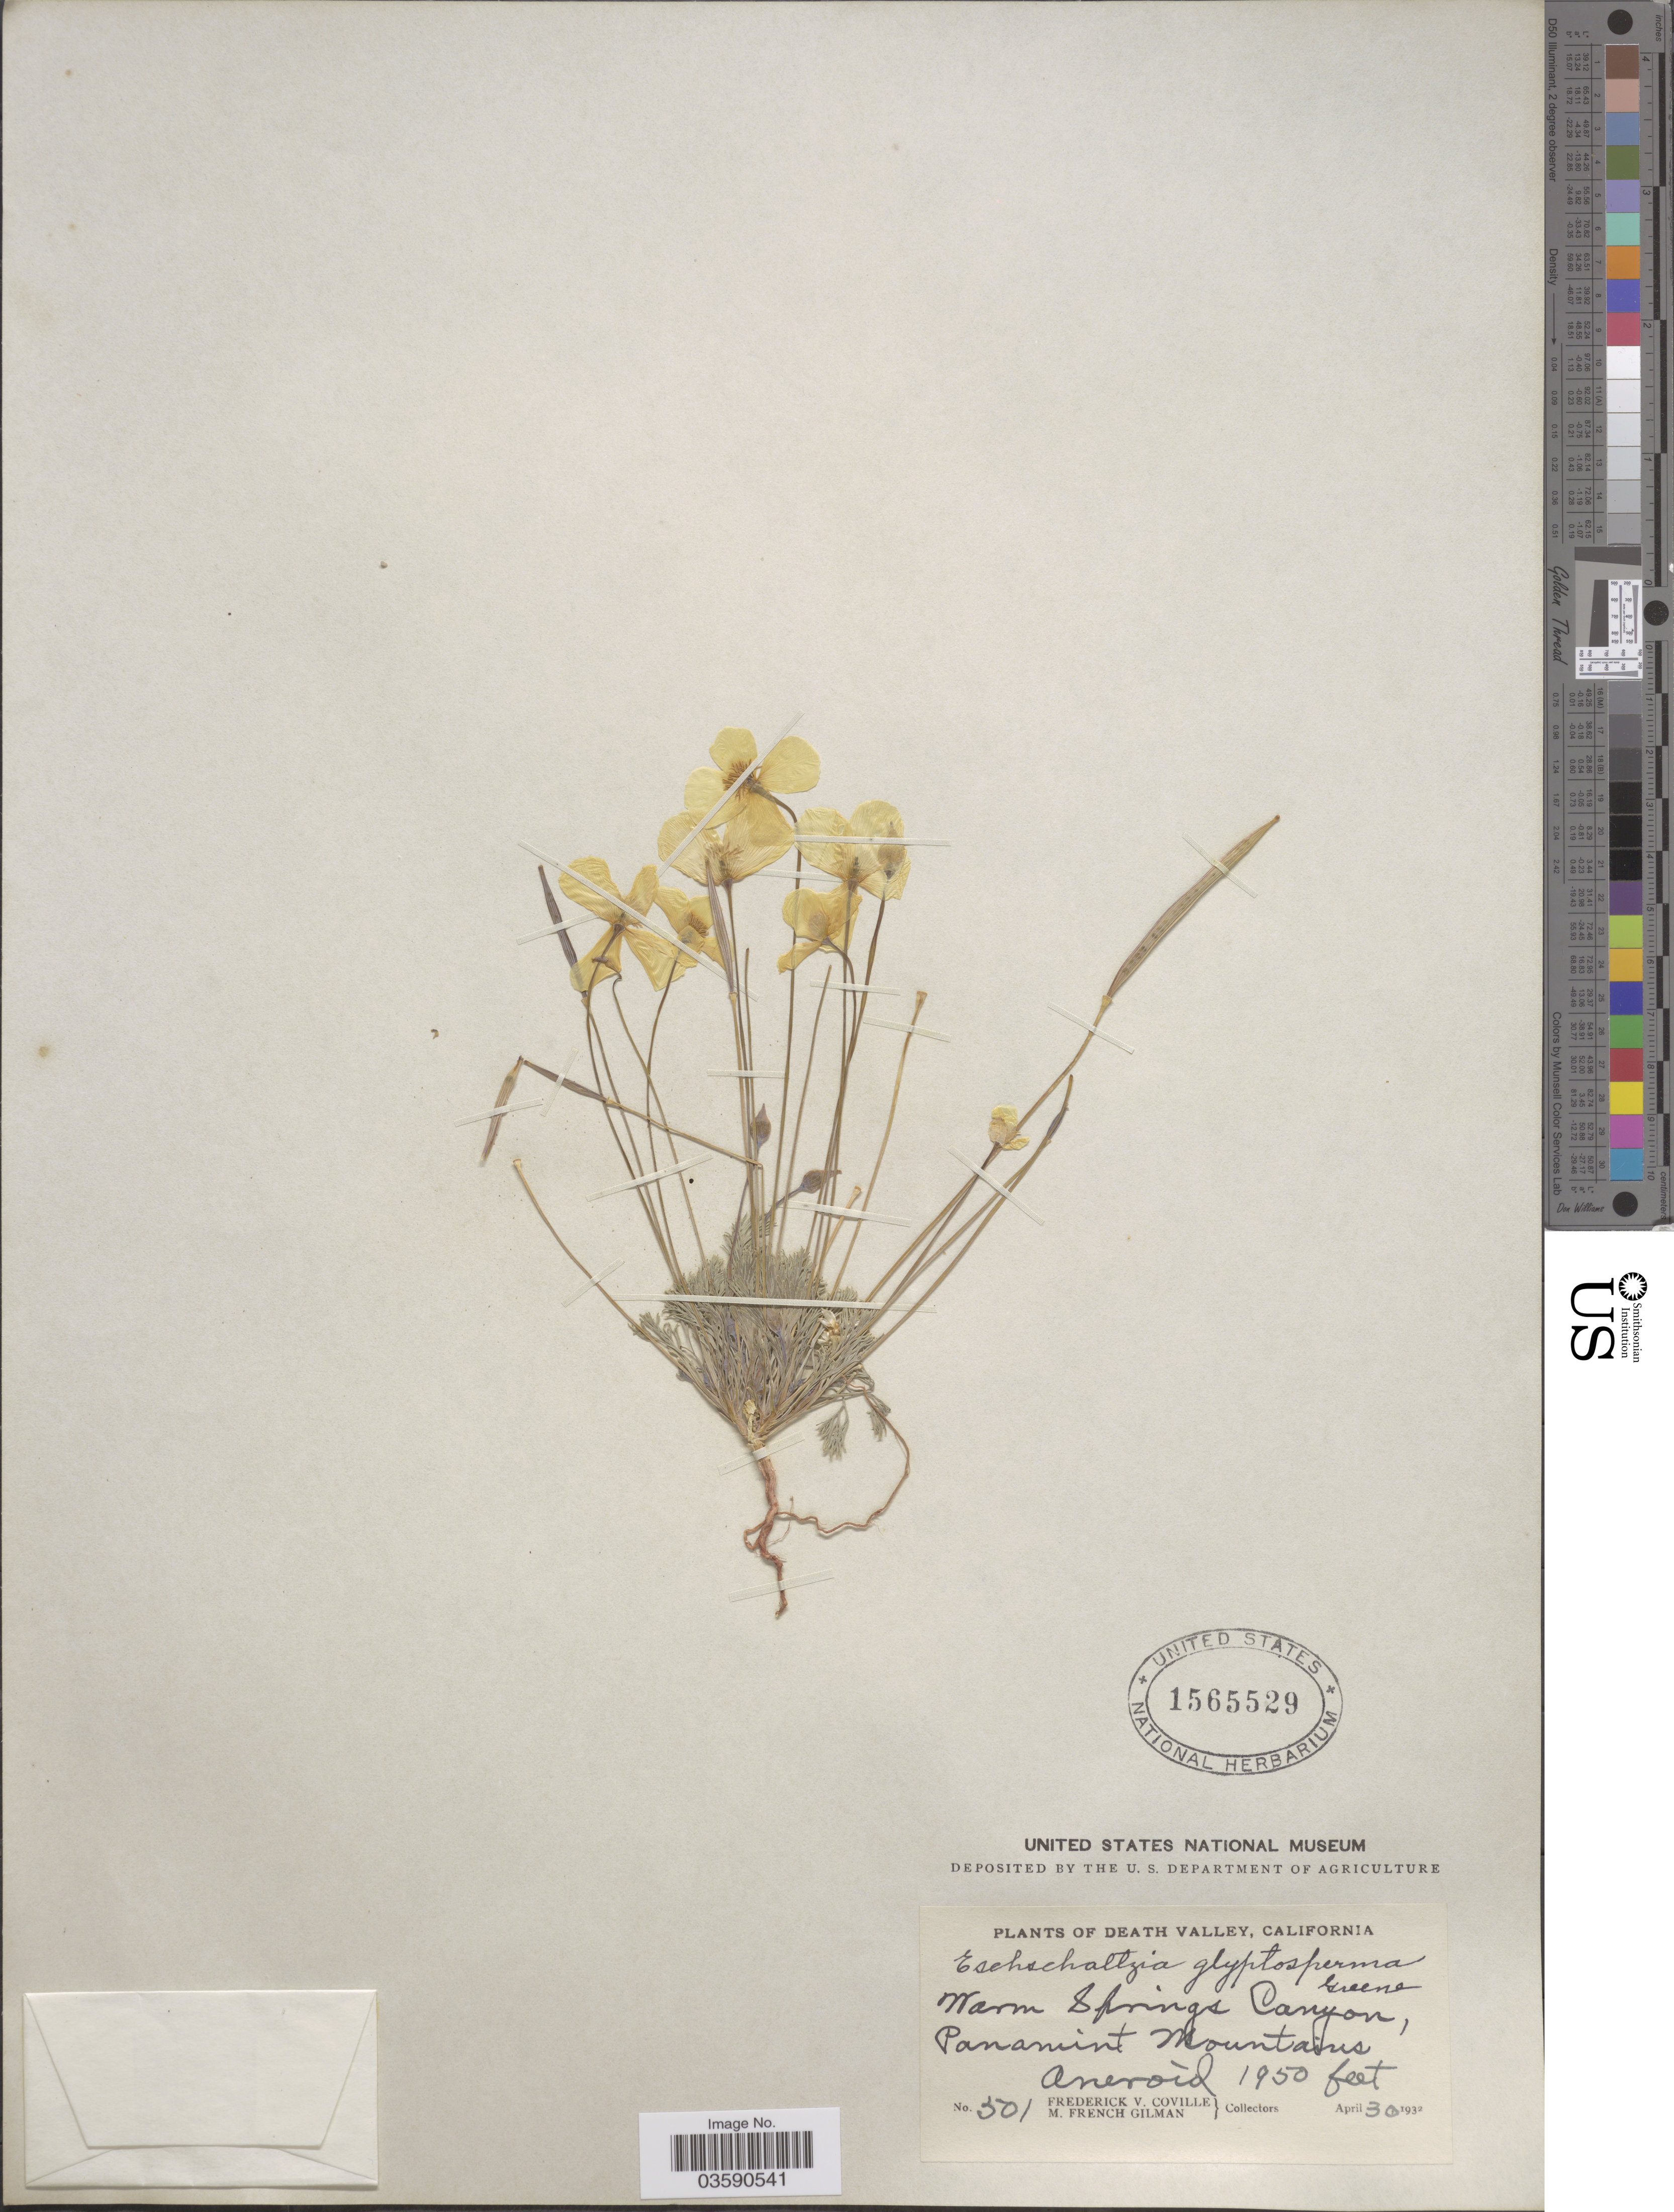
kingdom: Plantae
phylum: Tracheophyta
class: Magnoliopsida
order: Ranunculales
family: Papaveraceae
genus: Eschscholzia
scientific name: Eschscholzia glyptosperma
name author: Greene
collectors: F. V. Coville & M. F. Gilman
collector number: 501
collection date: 1932-04-30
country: United States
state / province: California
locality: Death Valley. Warm Springs Canyon, Panamint Mountains. Aneroid [unsure placement].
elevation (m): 594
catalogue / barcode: US 1565529